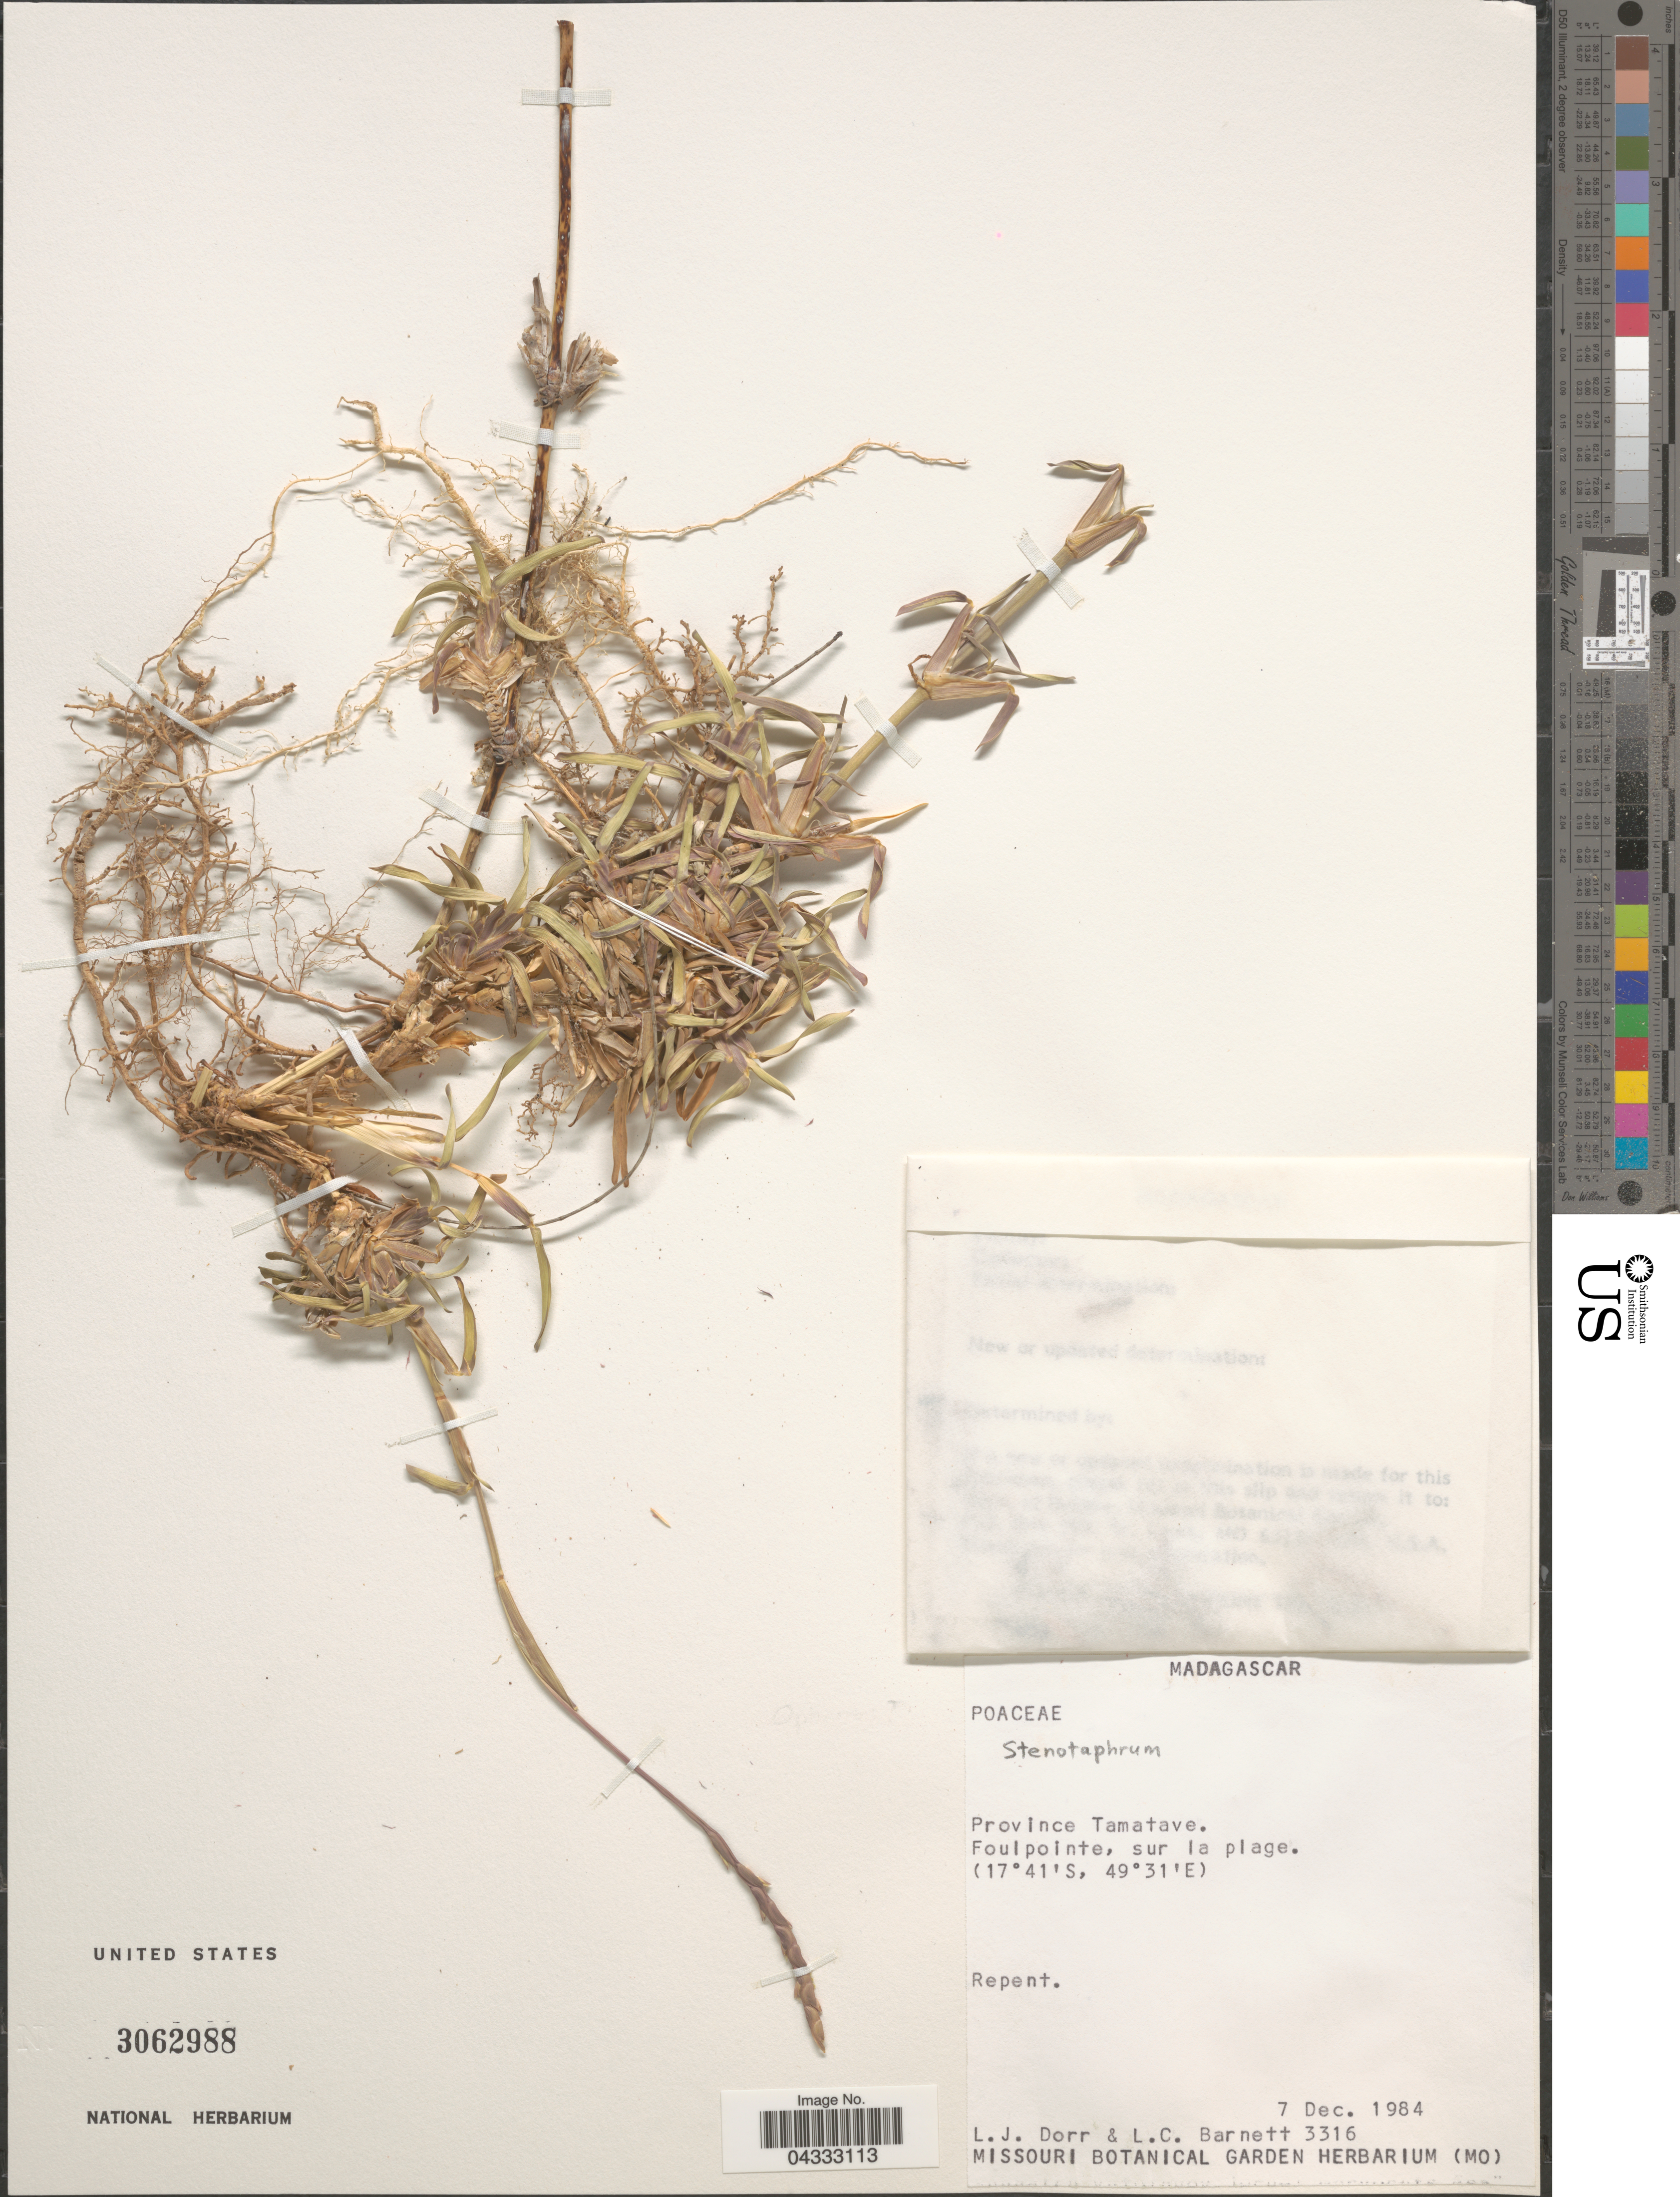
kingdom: Plantae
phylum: Tracheophyta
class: Liliopsida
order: Poales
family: Poaceae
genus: Stenotaphrum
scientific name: Stenotaphrum sp.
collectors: L. J. Dorr & L. C. Barnett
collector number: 3316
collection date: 1984-12-07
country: Madagascar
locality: Province Tamatave. Foulpointe, sur la plage.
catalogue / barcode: US 3062988